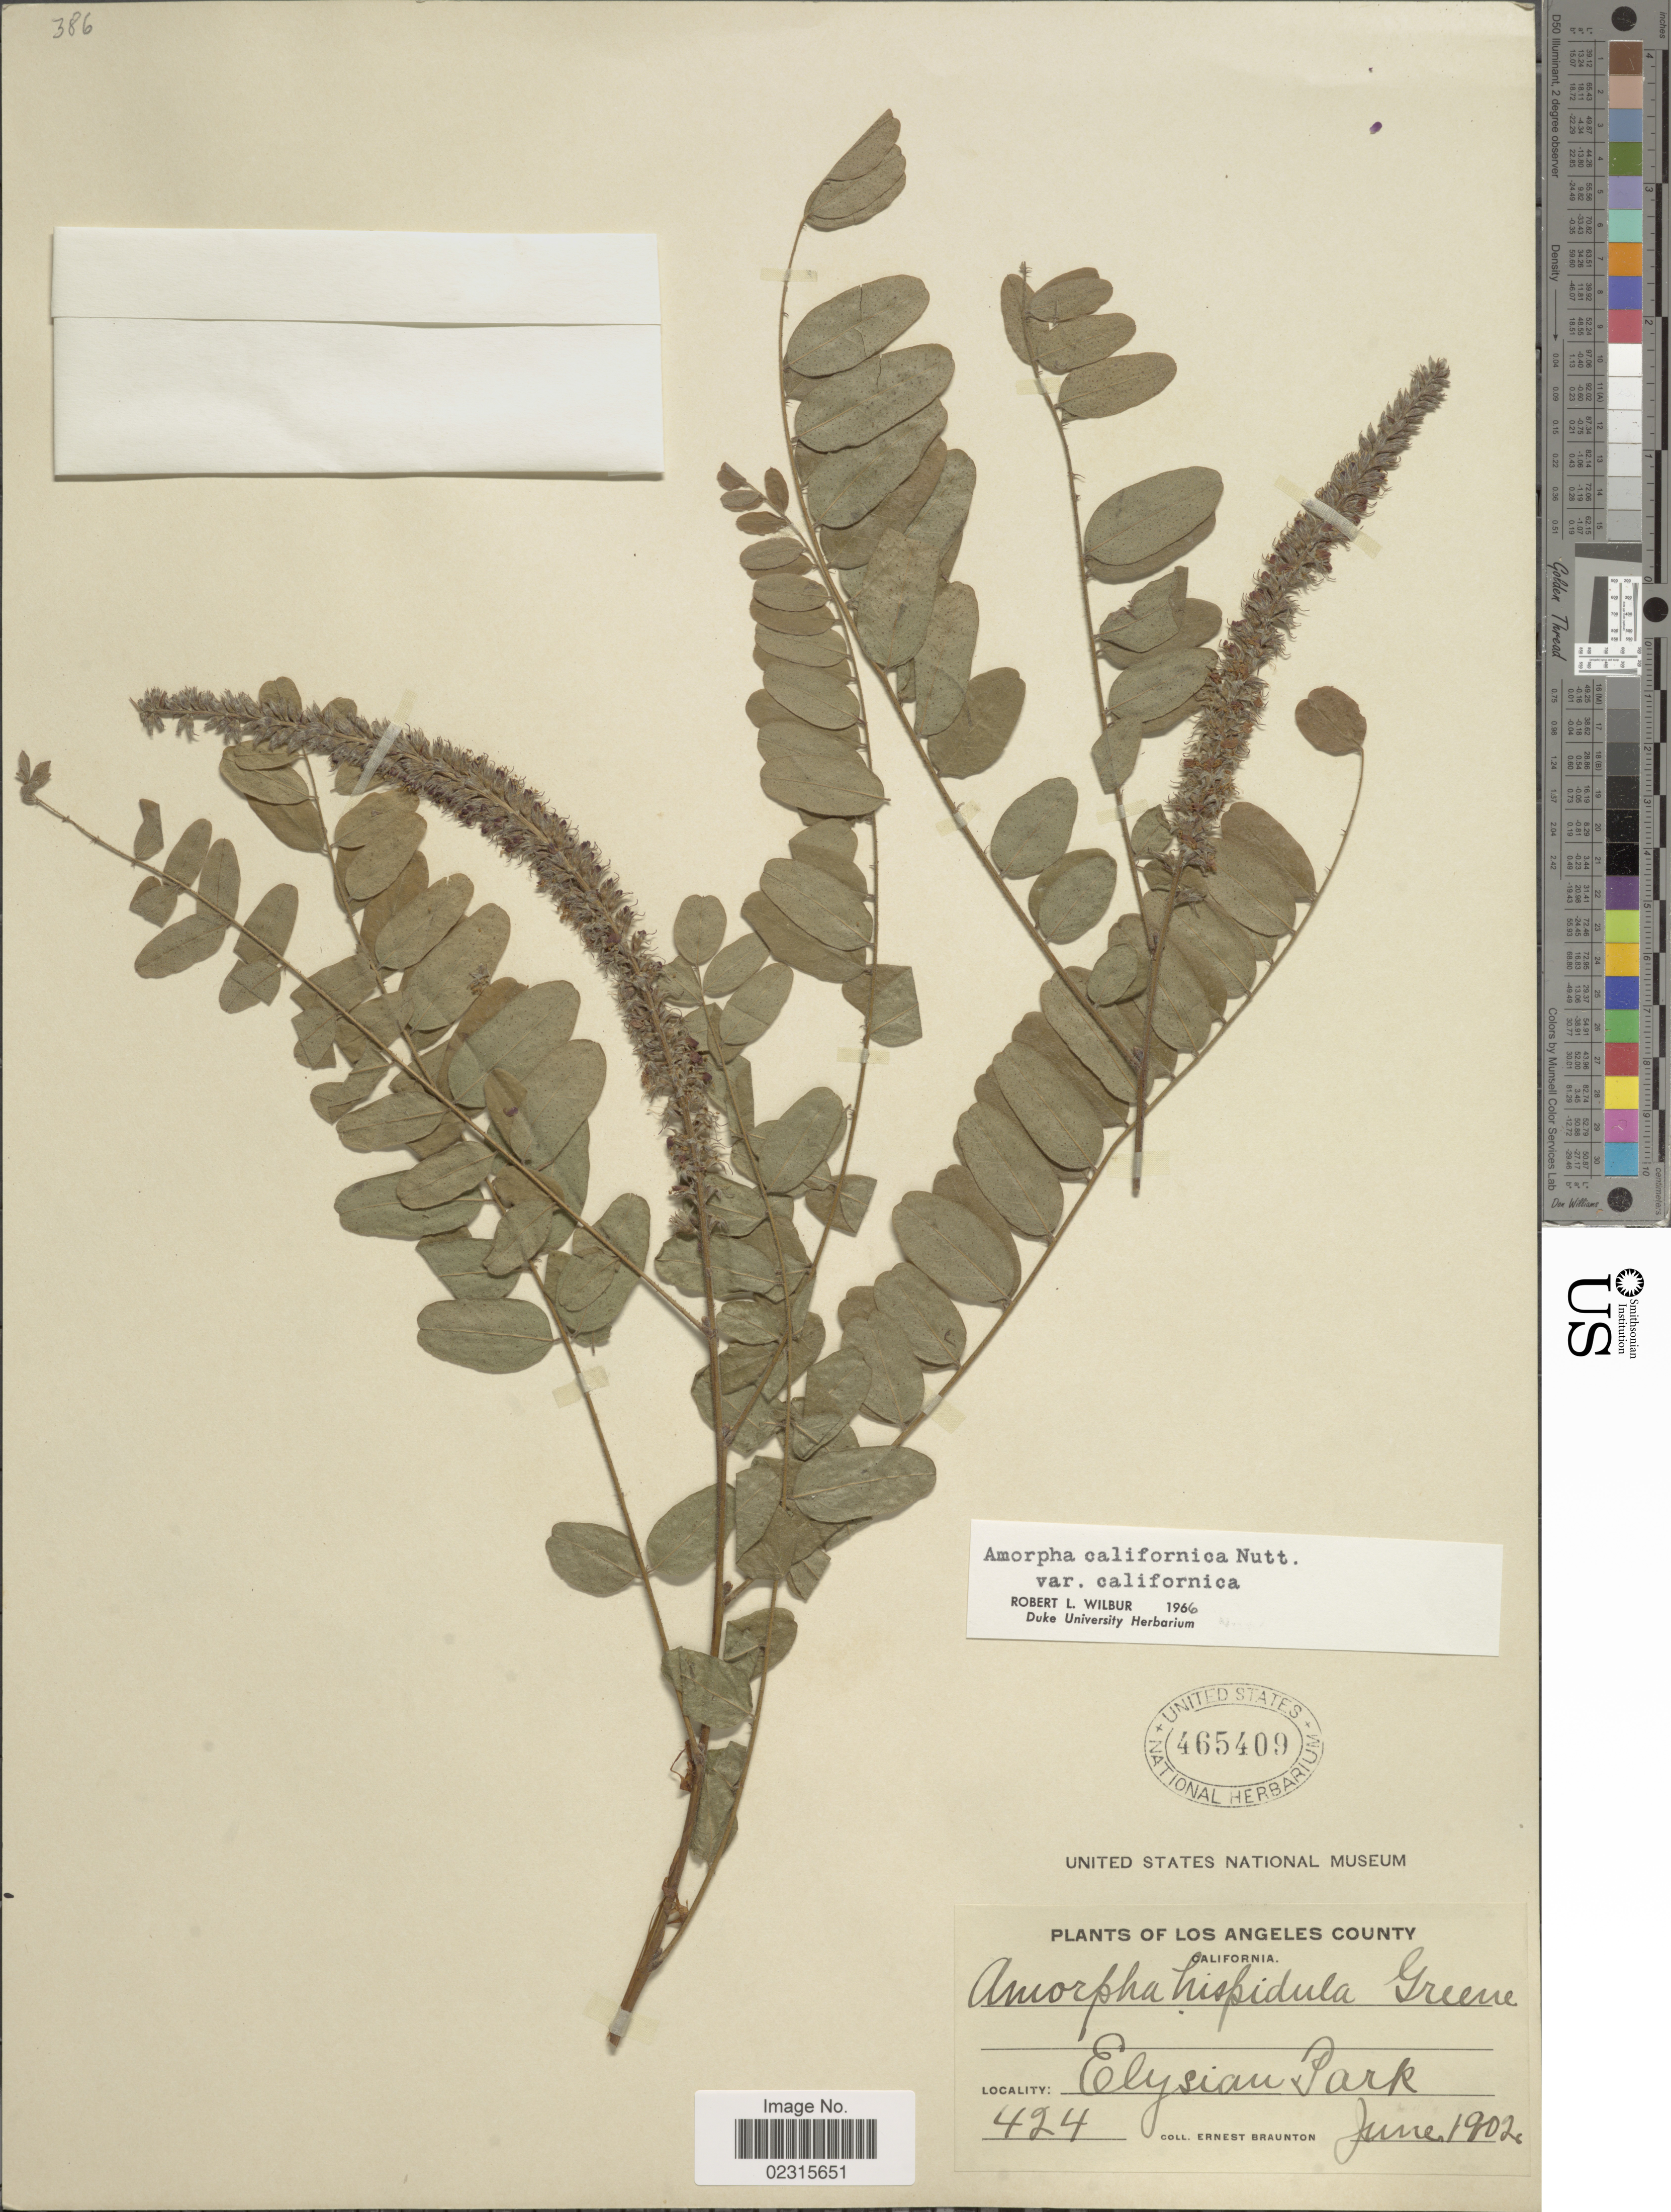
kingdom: Plantae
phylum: Tracheophyta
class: Magnoliopsida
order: Fabales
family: Fabaceae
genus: Amorpha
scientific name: Amorpha californica var. californica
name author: Nutt.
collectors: E. Braunton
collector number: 424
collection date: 1902-06-01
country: United States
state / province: California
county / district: Los Angeles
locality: Los Angeles County, California, Elysiau Park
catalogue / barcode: US 465409